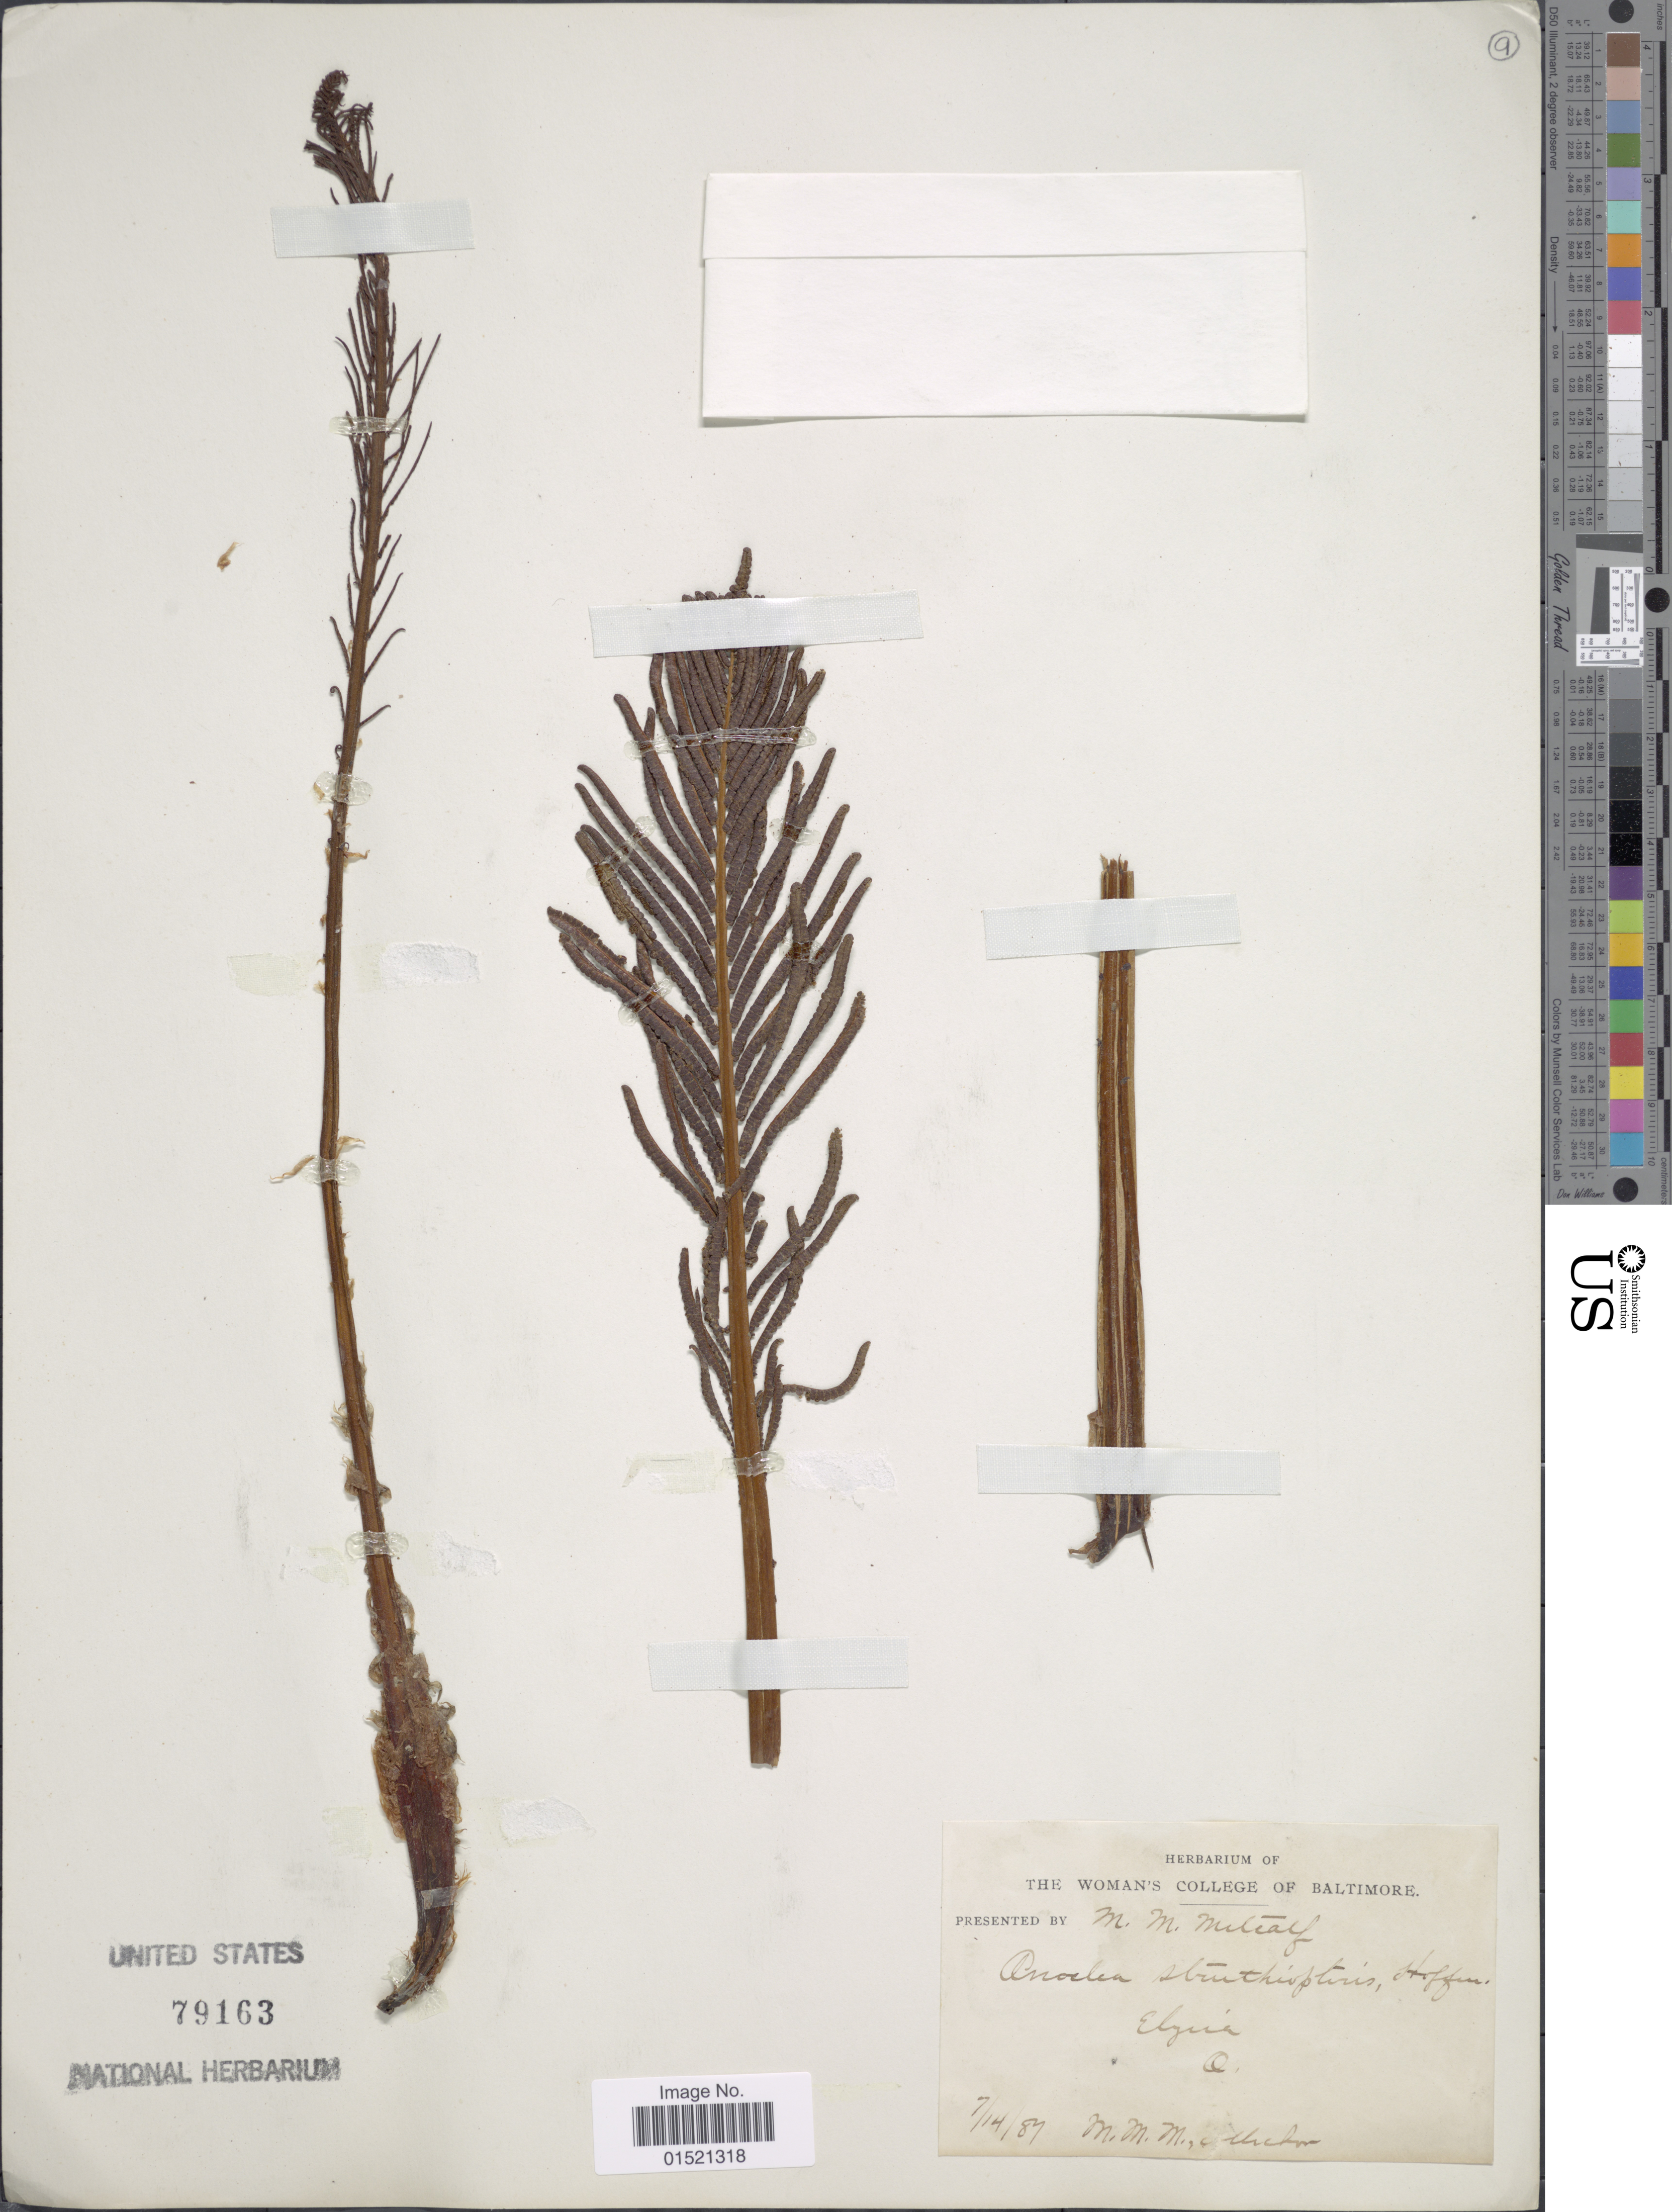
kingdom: Plantae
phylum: Tracheophyta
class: Polypodiopsida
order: Polypodiales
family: Onocleaceae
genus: Onoclea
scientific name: Onoclea sensibilis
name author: L.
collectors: M. Metcalf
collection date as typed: Transcribed d/m/y: 14/7/87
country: United States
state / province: Ohio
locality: Elyria.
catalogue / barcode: US 79163